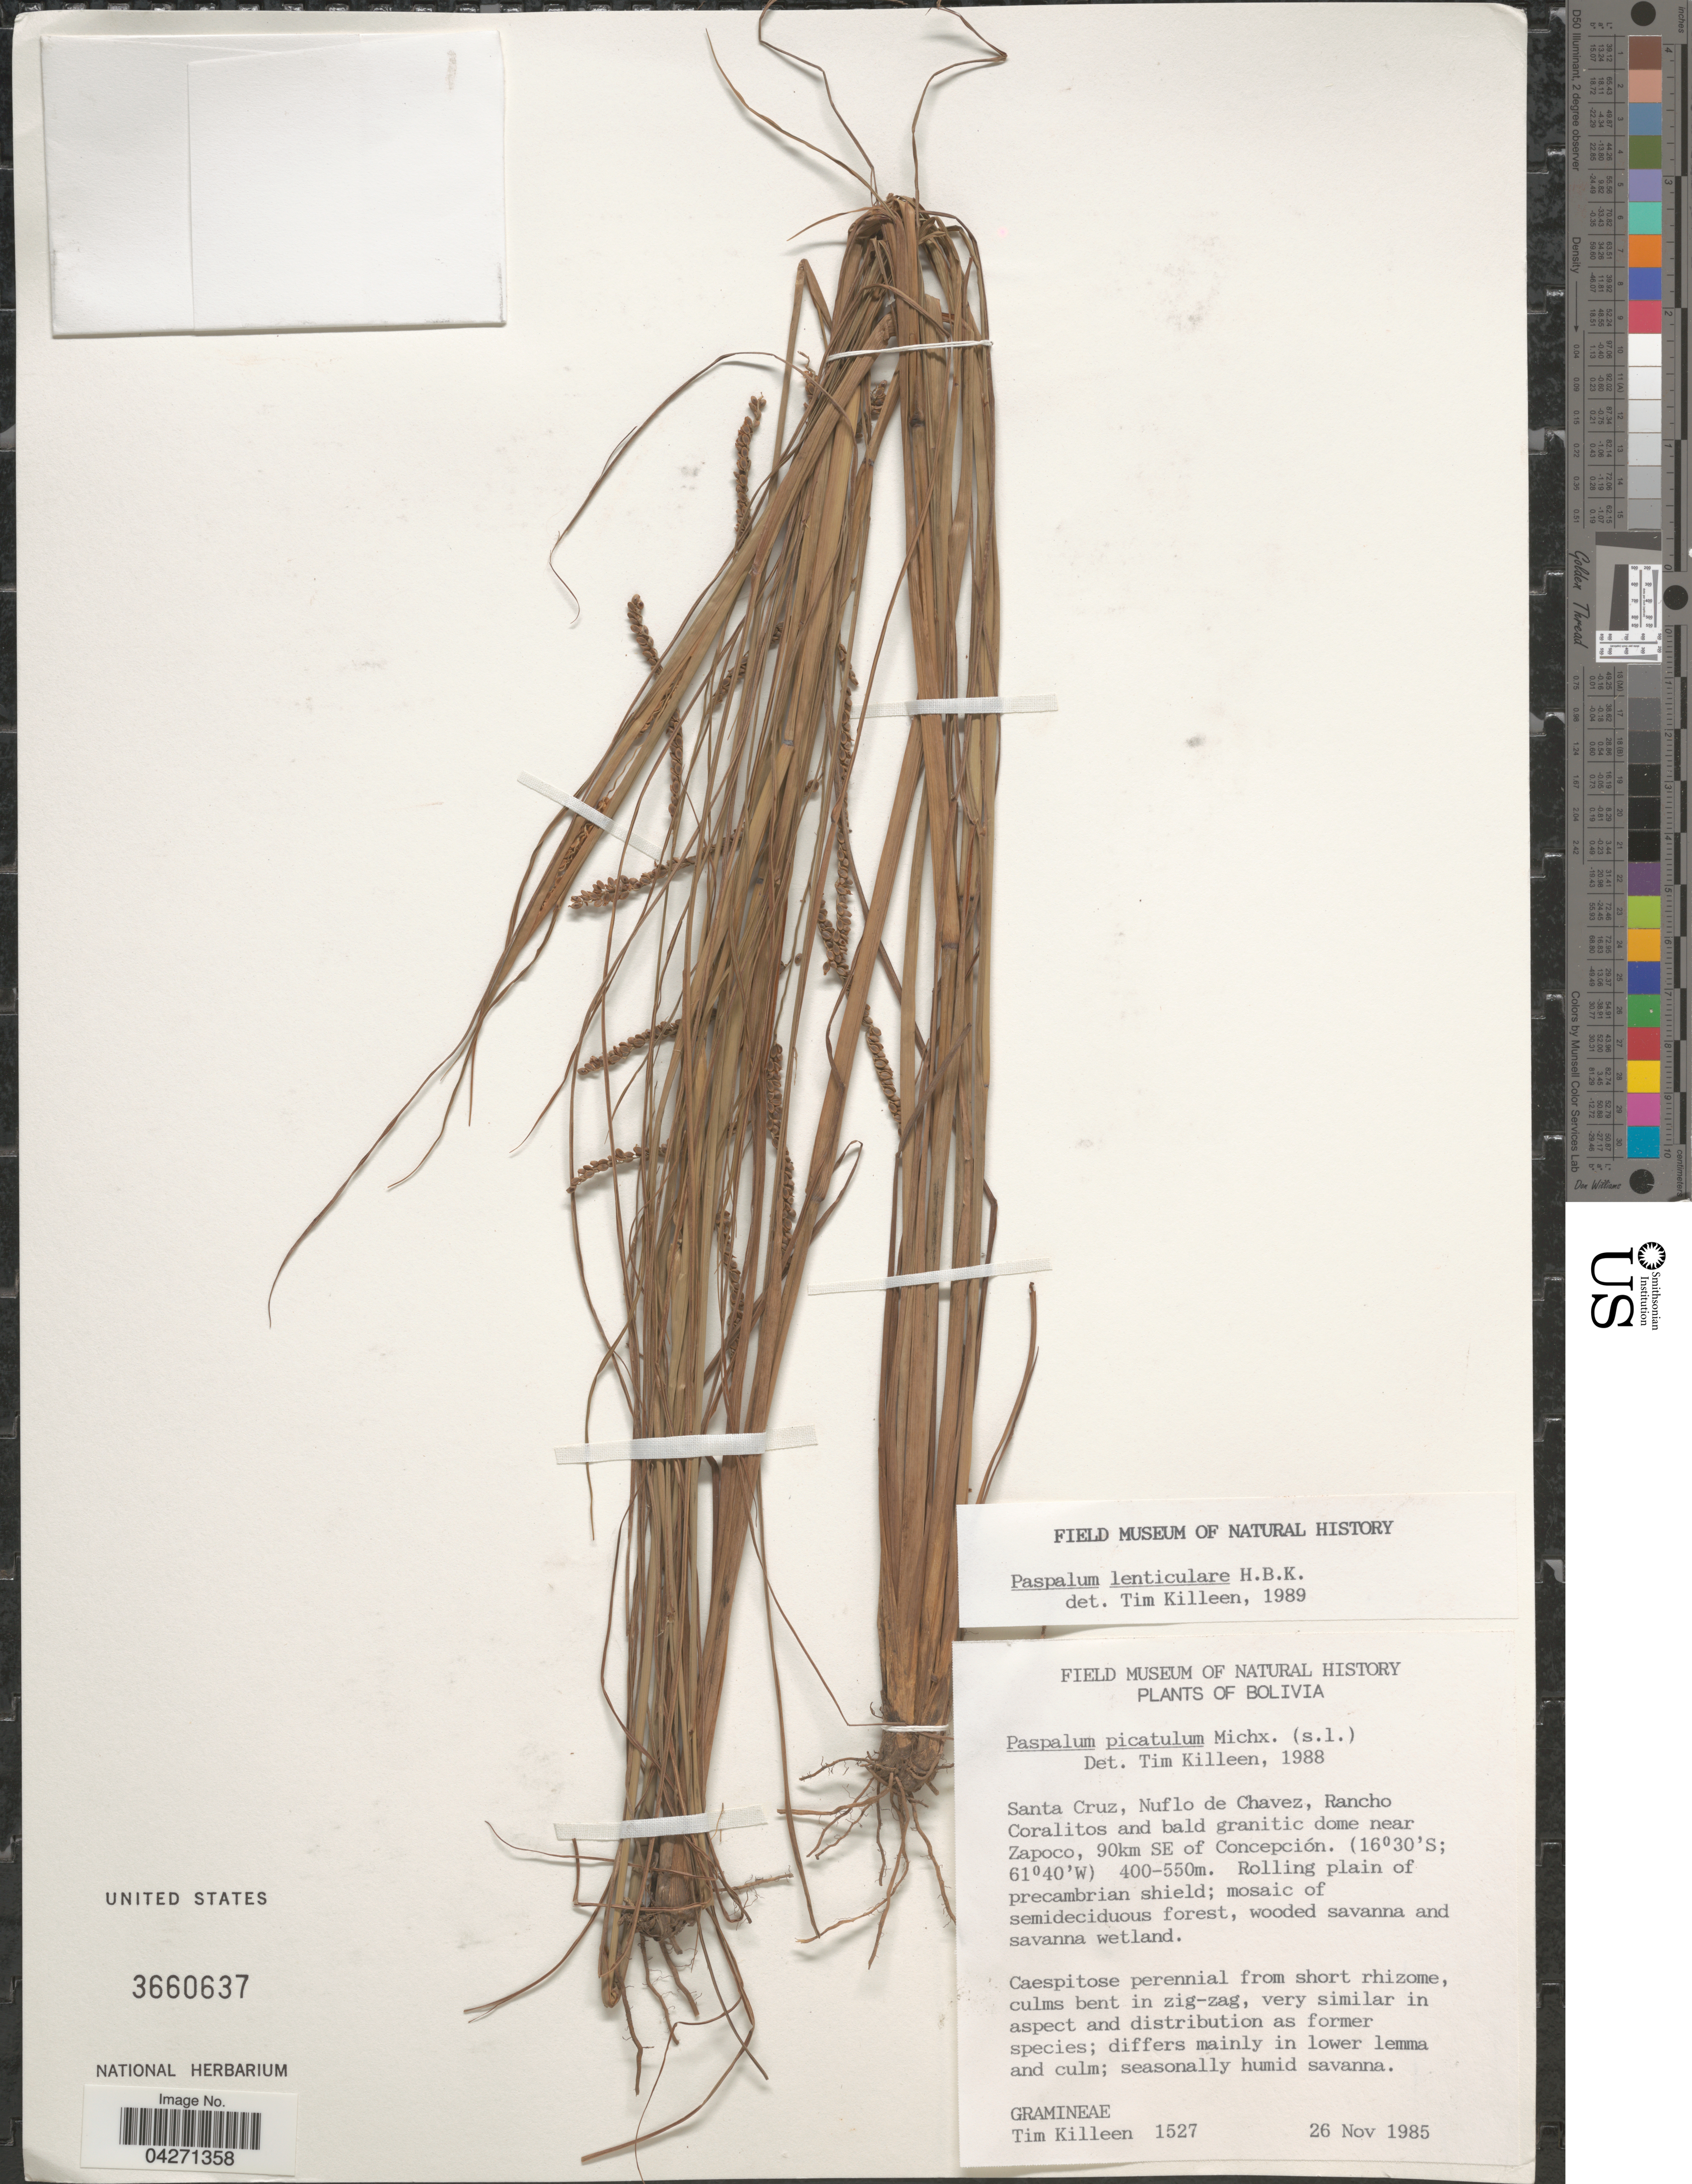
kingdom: Plantae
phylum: Tracheophyta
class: Liliopsida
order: Poales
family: Poaceae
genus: Paspalum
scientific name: Paspalum lenticulare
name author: Kunth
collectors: T. J. Killeen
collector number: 1527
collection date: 1985-11-26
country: Bolivia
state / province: Santa Cruz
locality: Nuflo de Chavez, Rancho Coralitos and bald granitic dome near Zapoco, 90km SE of Concepción.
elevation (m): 400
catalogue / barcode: US 3660637